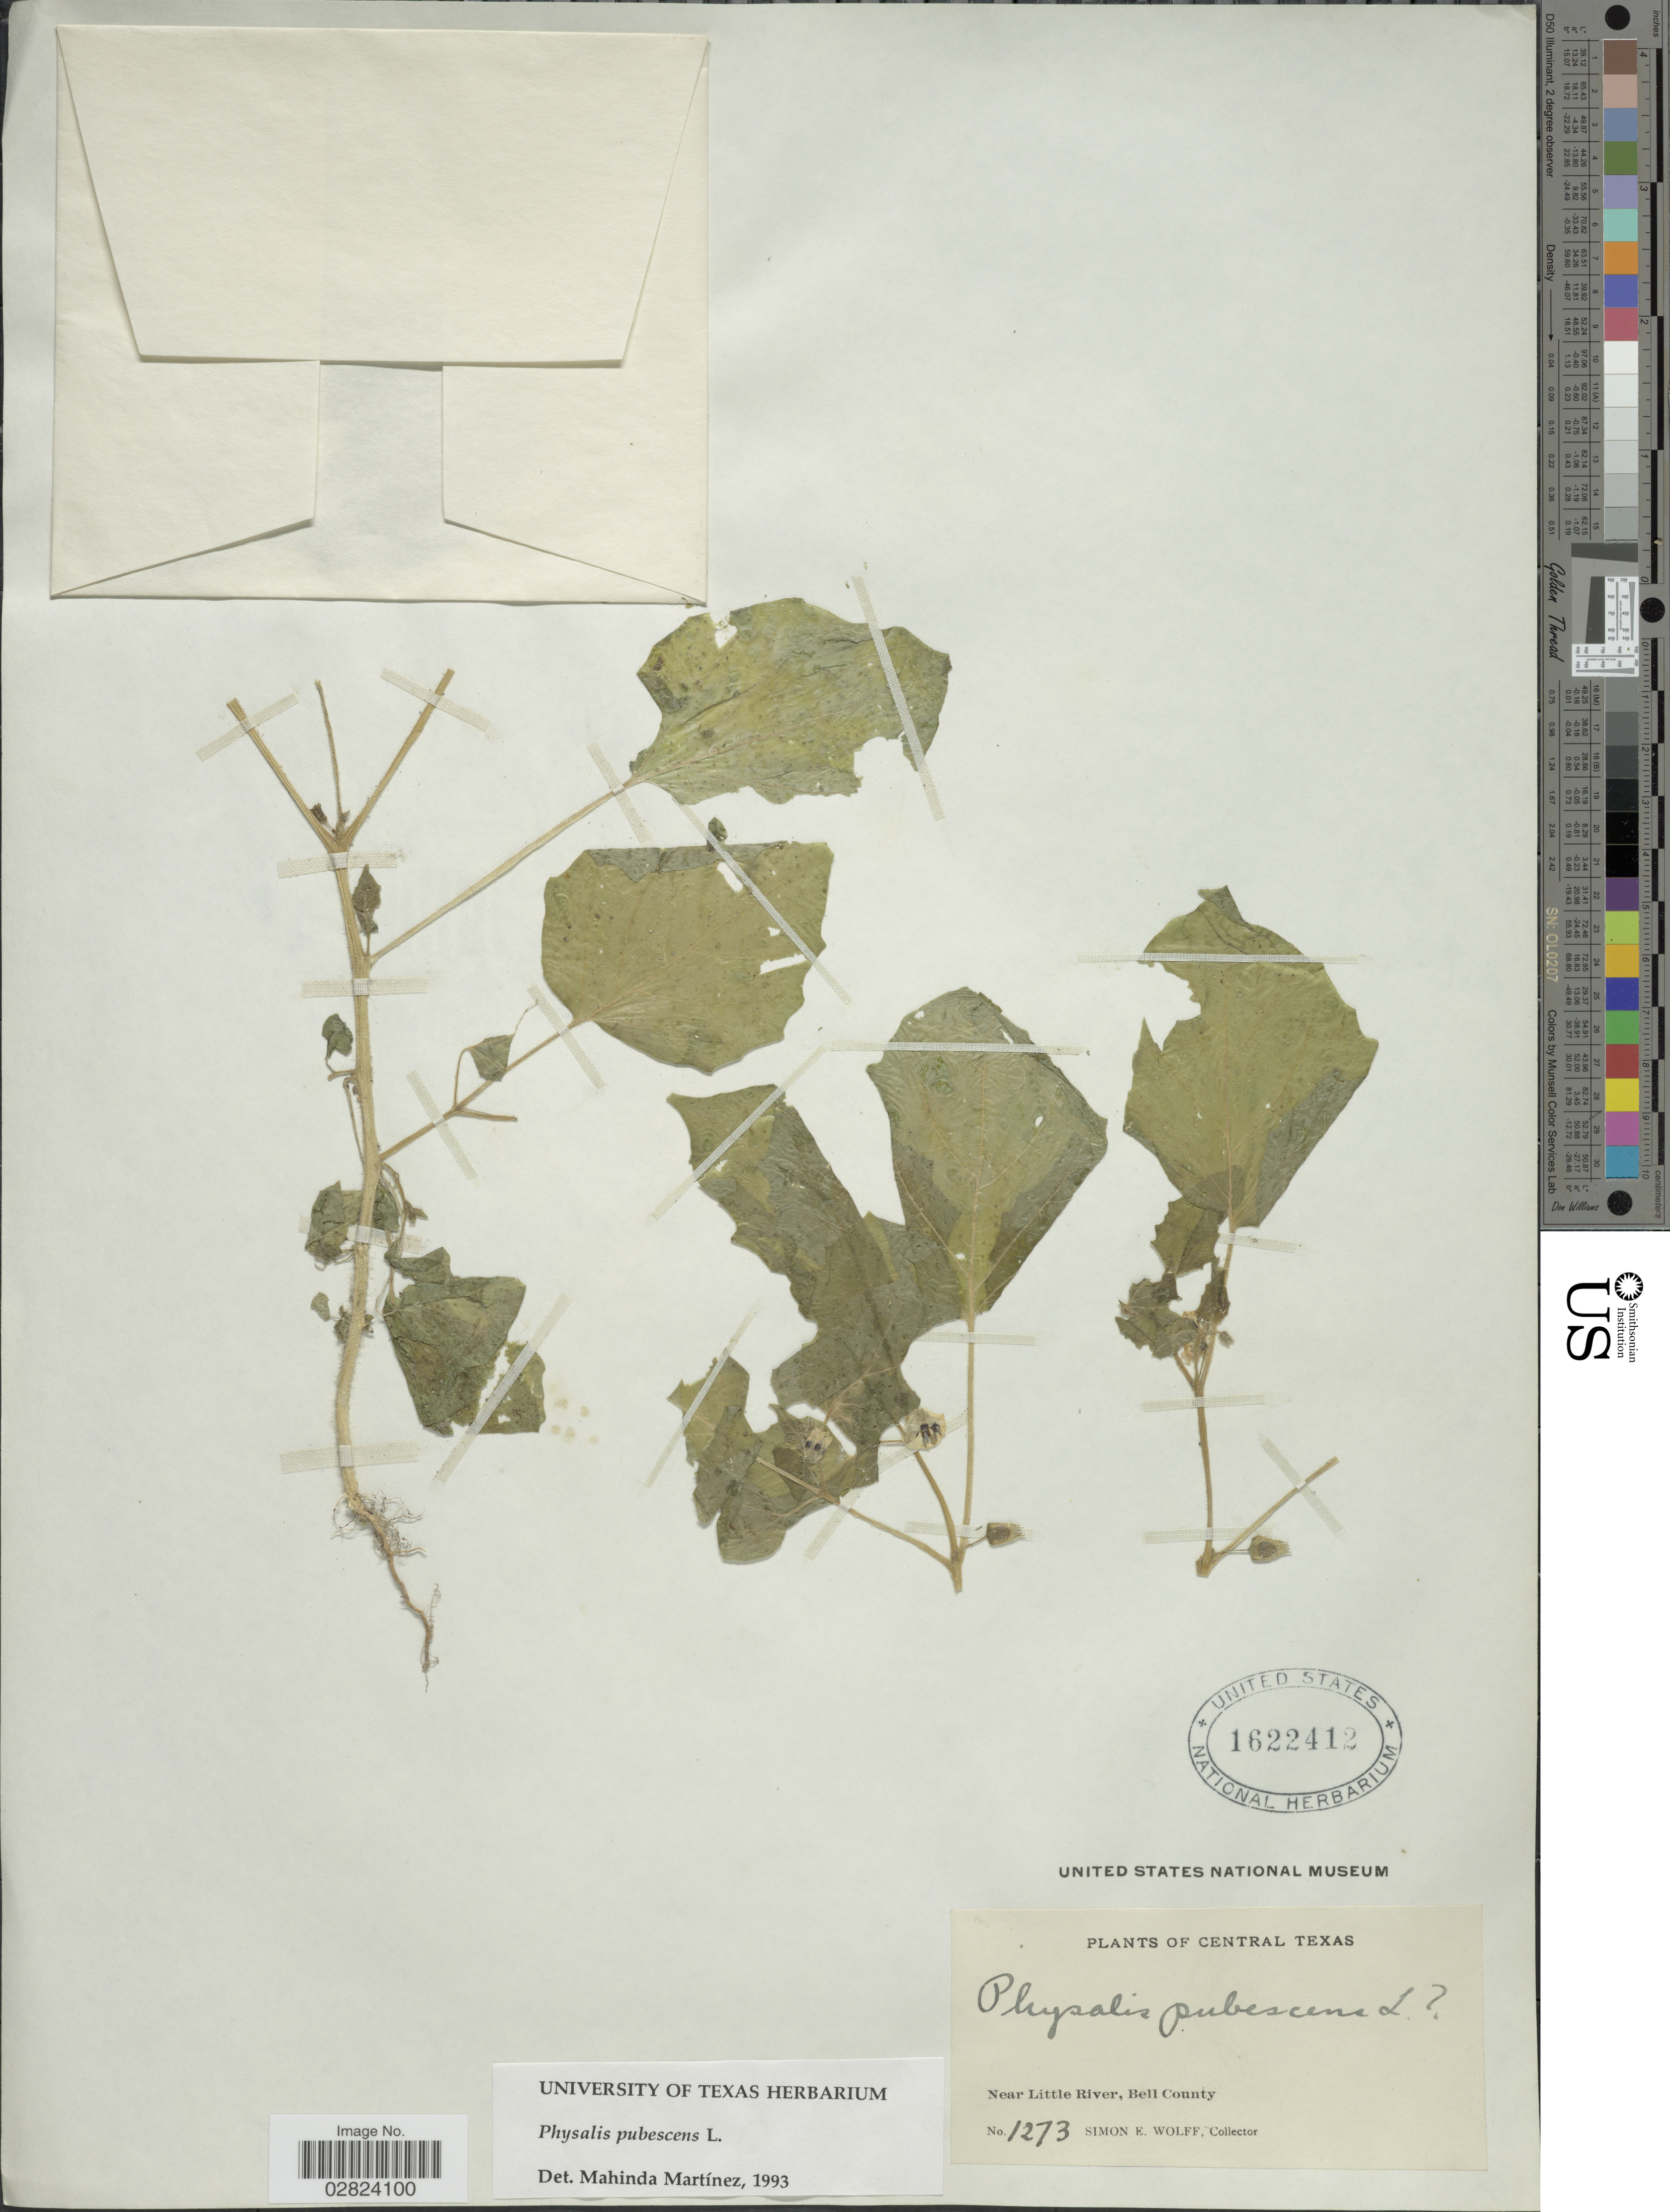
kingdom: Plantae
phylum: Tracheophyta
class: Magnoliopsida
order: Solanales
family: Solanaceae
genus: Physalis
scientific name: Physalis pubescens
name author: L.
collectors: S. E. Wolff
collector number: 1273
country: United States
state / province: Texas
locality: Near Little River, Bell County.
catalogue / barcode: US 1622412